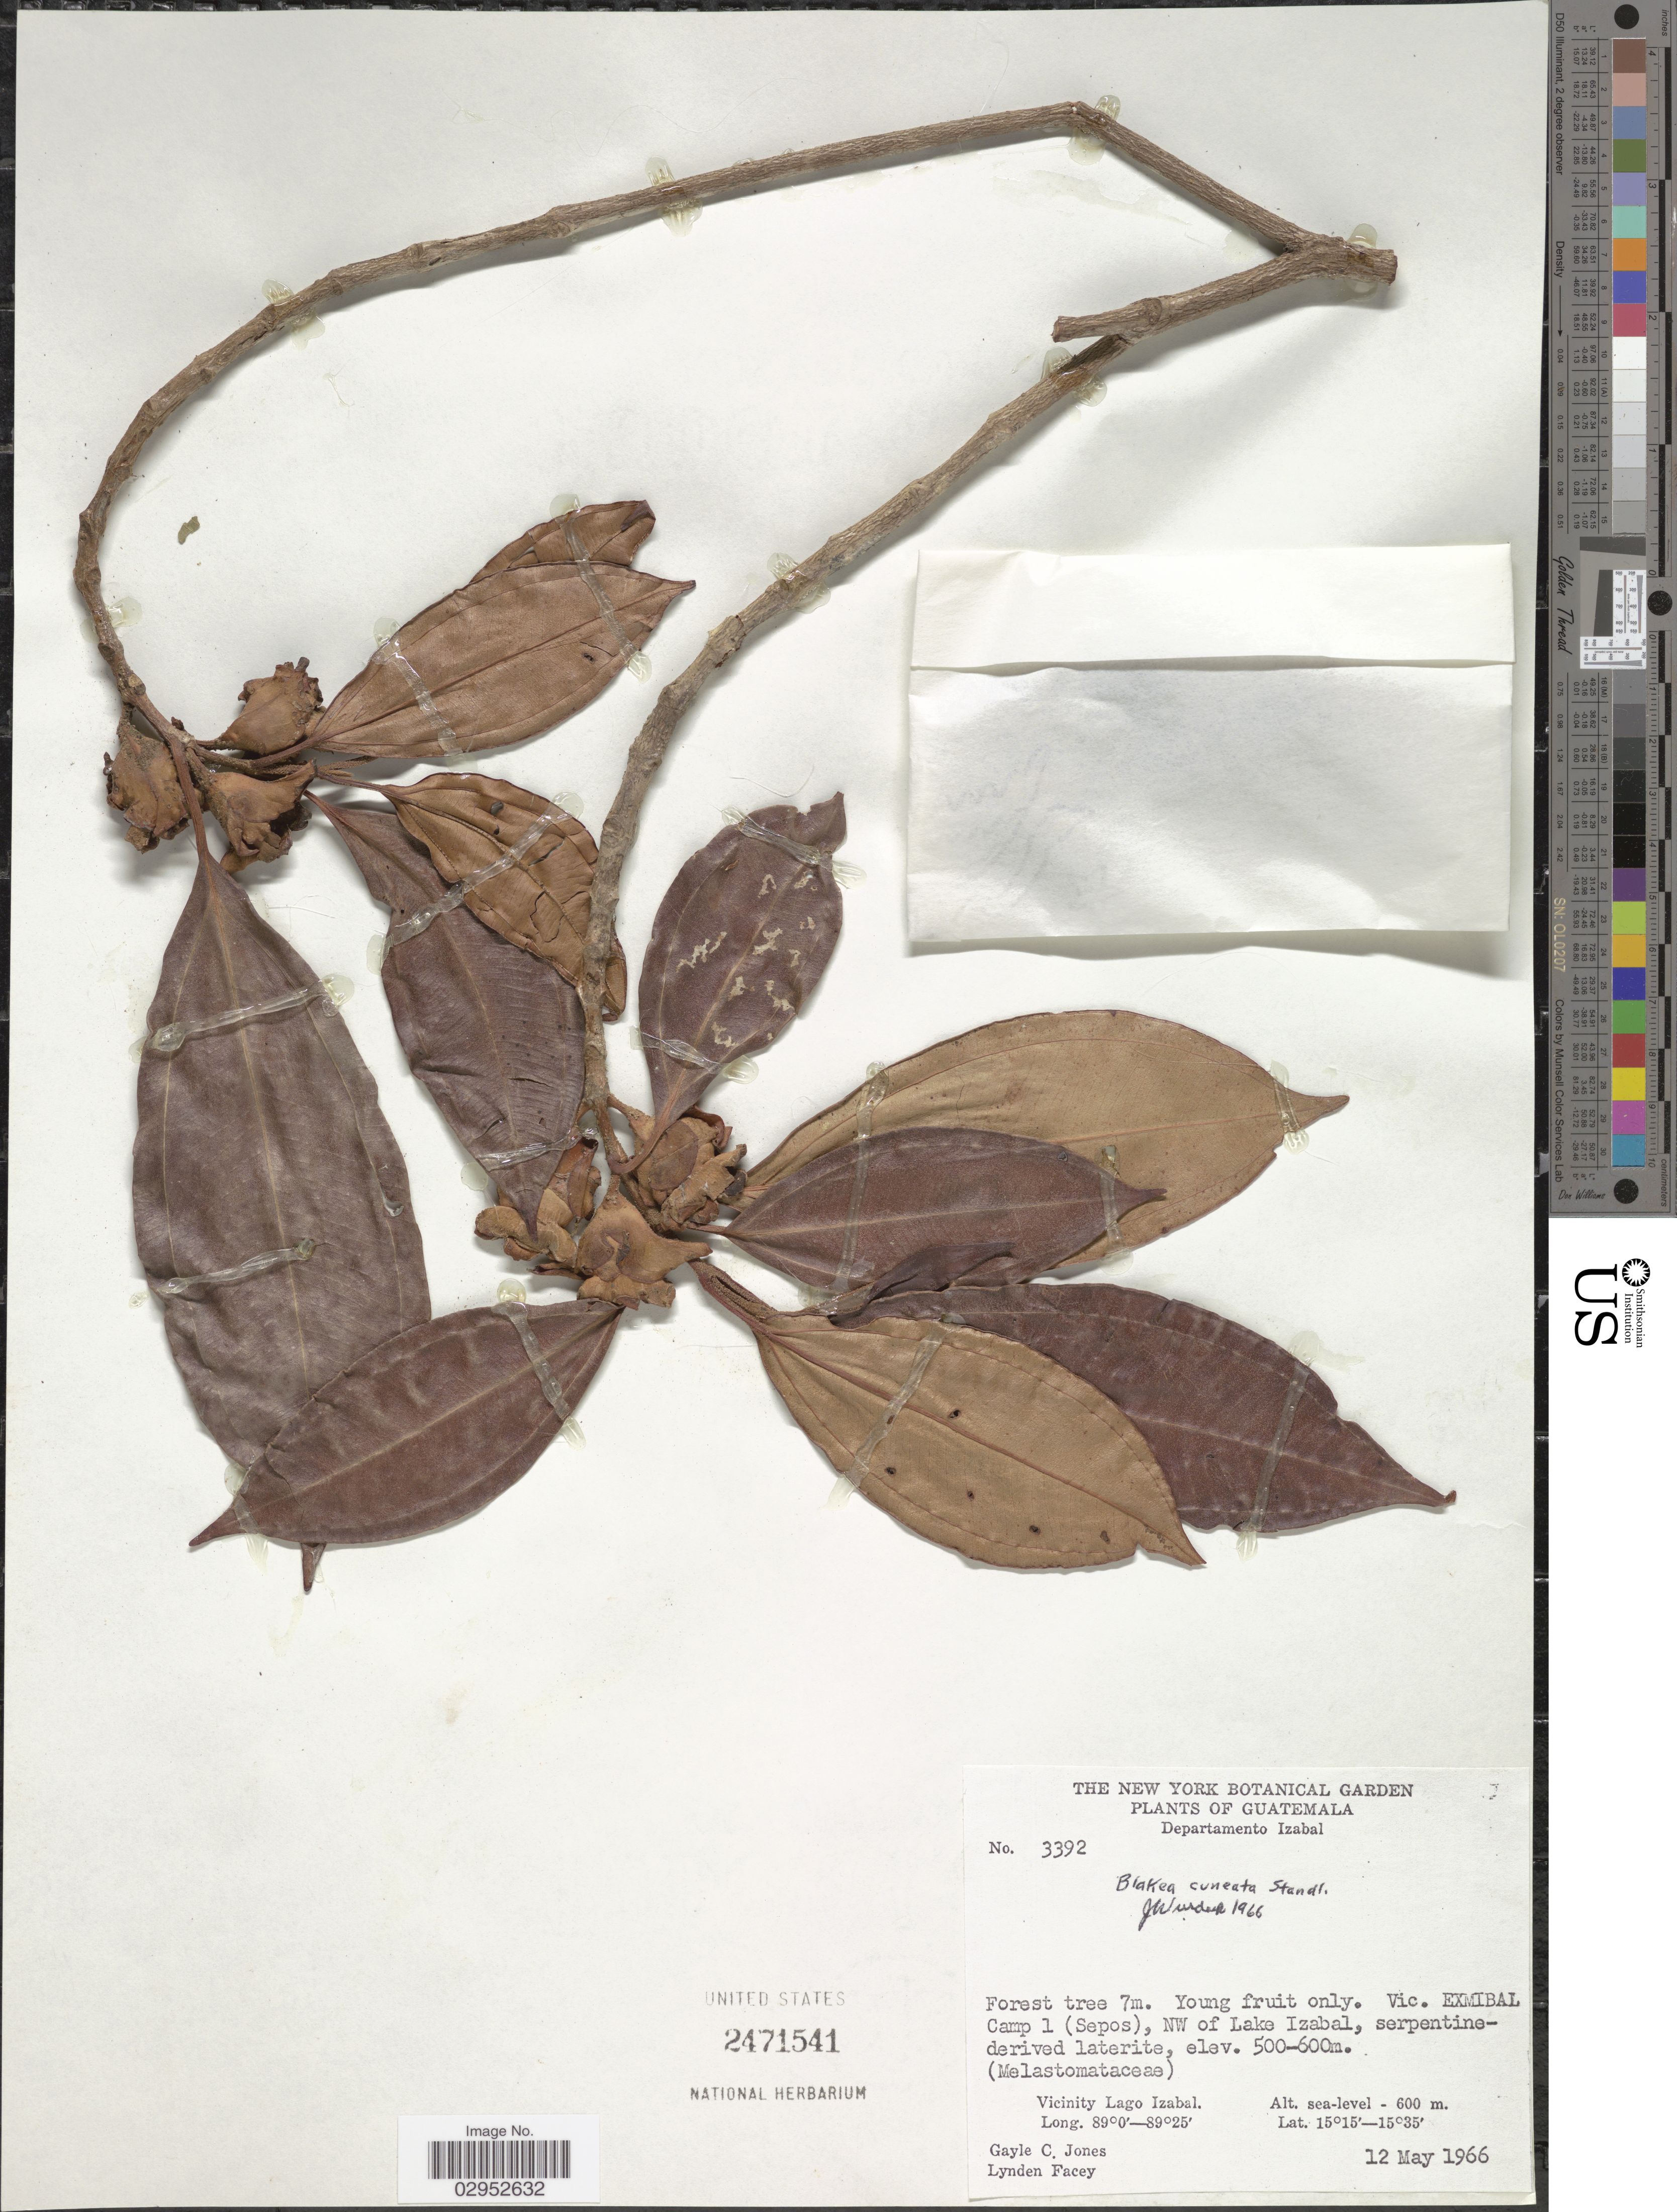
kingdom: Plantae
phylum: Tracheophyta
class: Magnoliopsida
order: Myrtales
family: Melastomataceae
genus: Blakea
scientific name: Blakea cuneata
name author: Standl.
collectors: G. C. Jones & L. Facey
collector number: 3392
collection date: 1966-05-12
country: Guatemala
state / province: Izabal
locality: Departamento Izabal, Vic. Exmibal Camp 1 (Sepos), NW of Lake Izabal, Vicinity Lago Izabal.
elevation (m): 0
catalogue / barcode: US 2471541